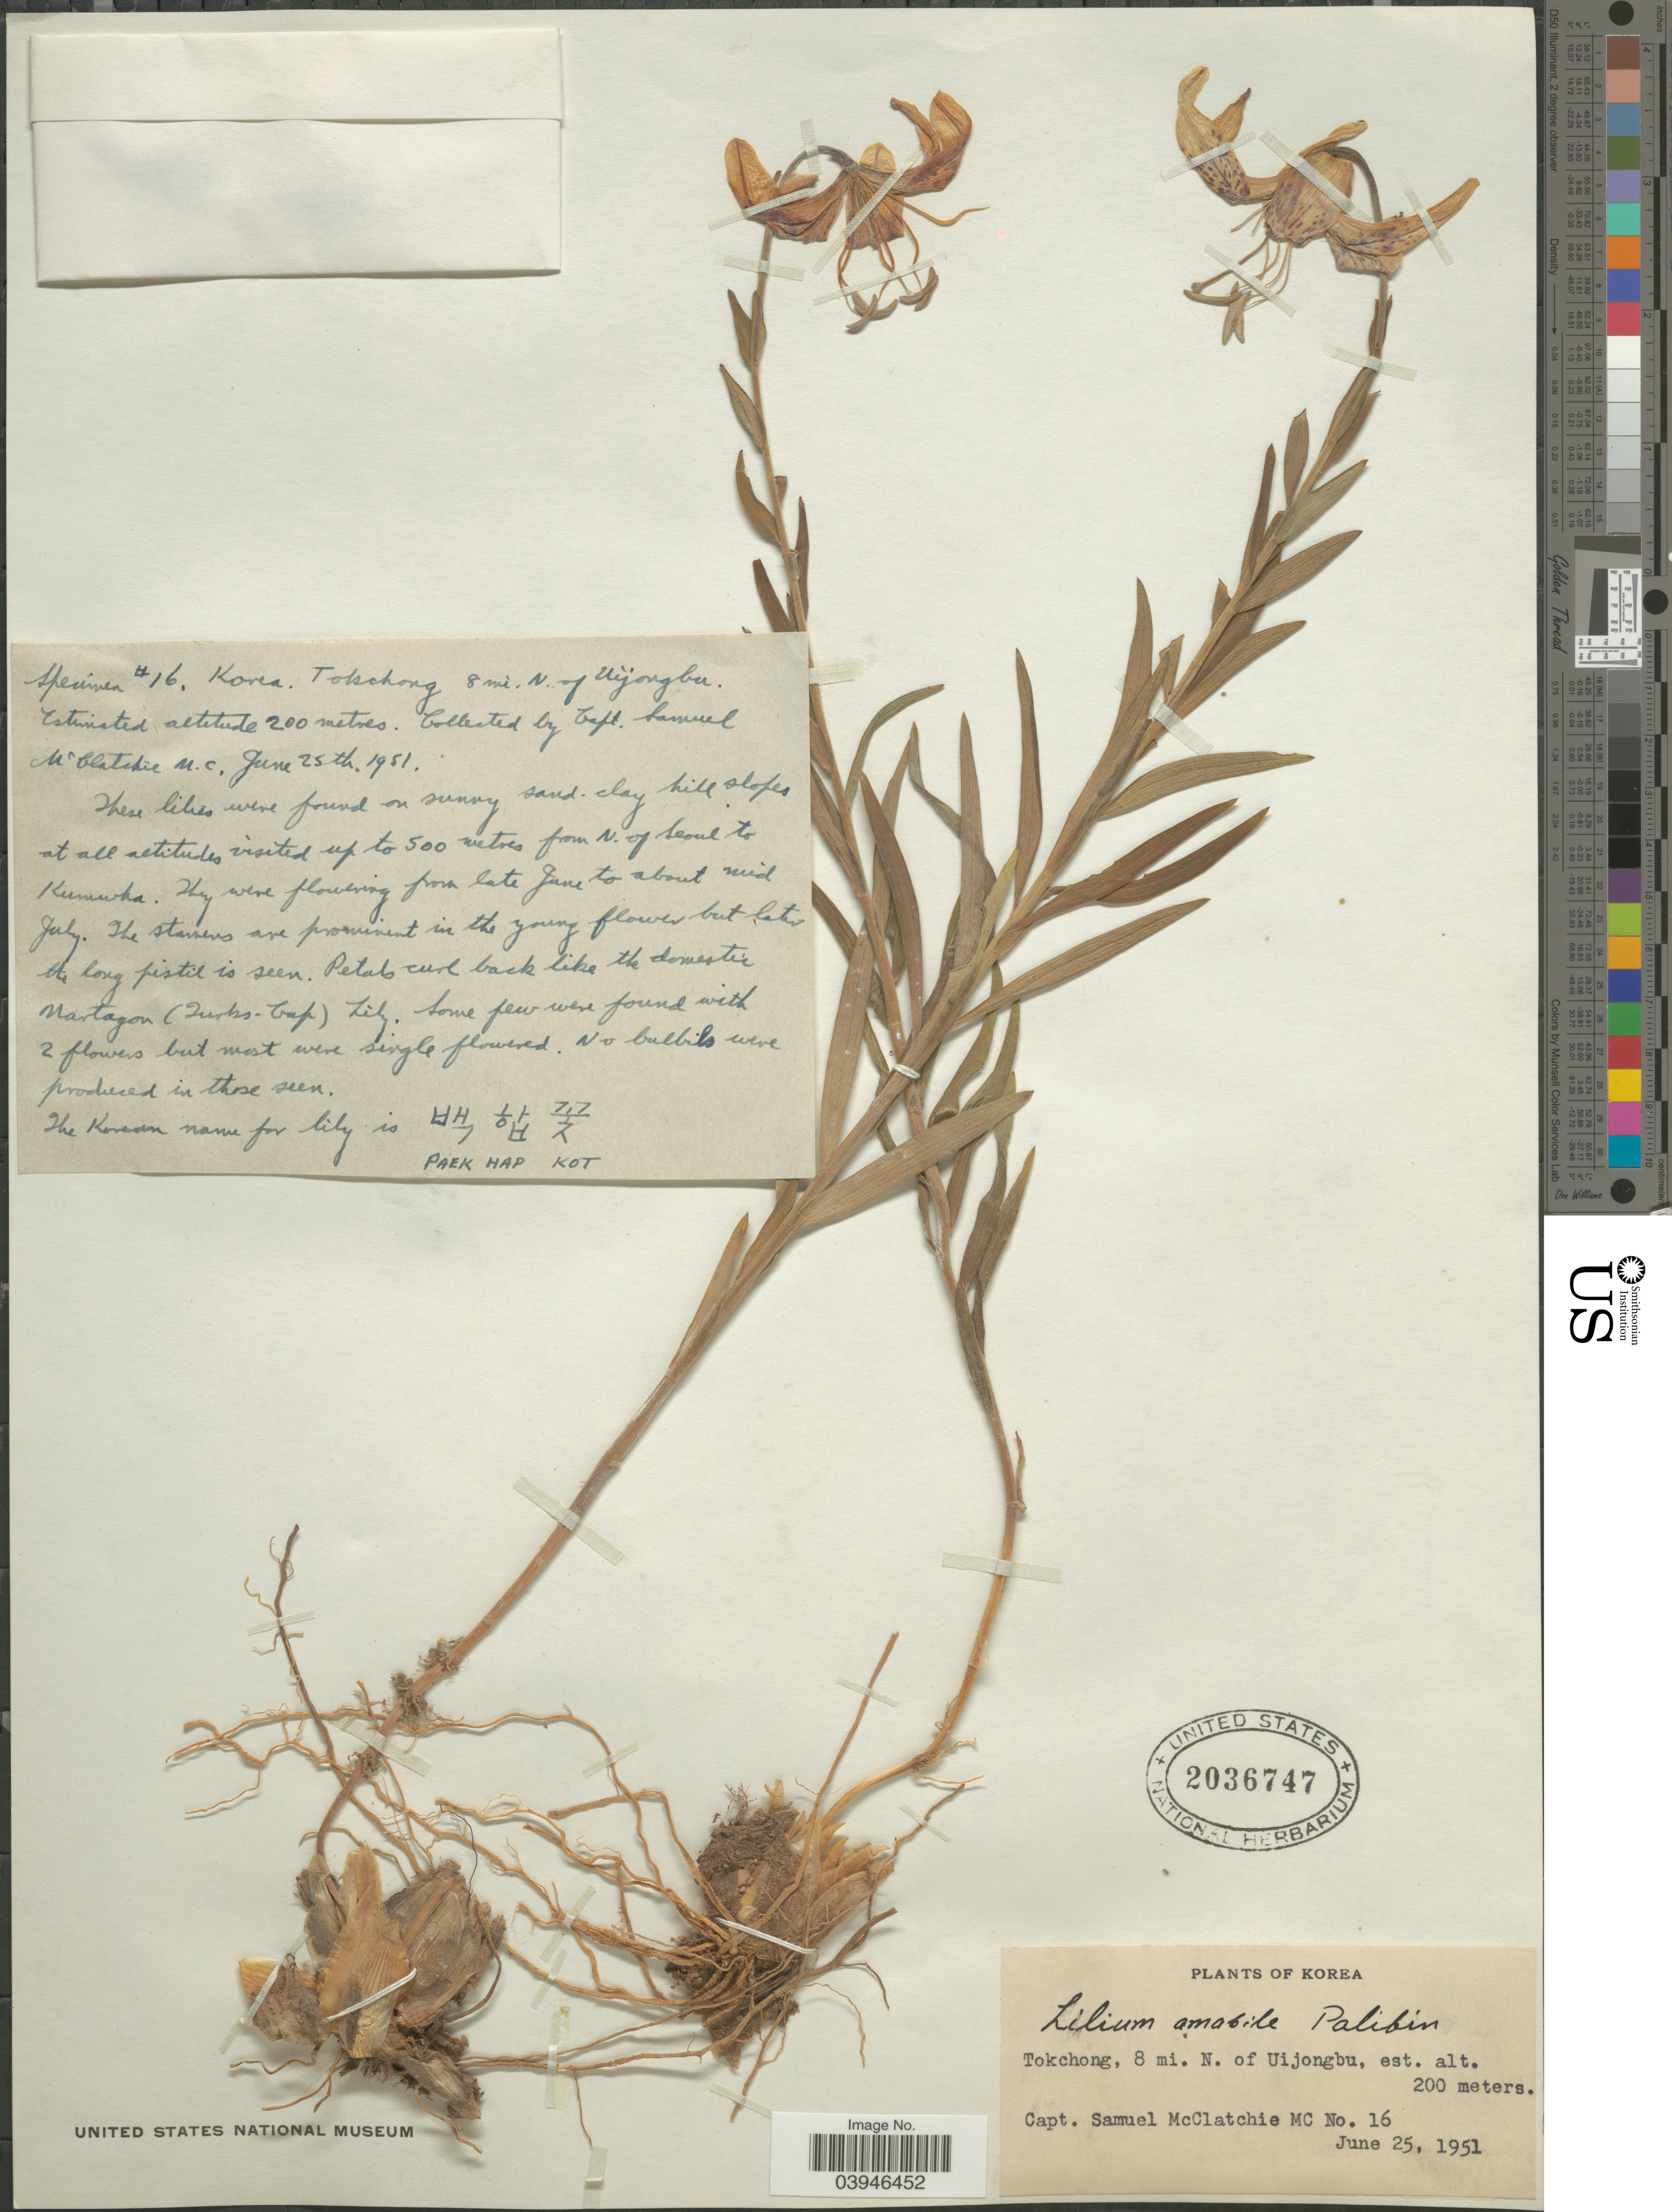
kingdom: Plantae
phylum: Tracheophyta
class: Liliopsida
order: Liliales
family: Liliaceae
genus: Lilium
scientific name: Lilium amabile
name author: Palib.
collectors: S. McClatchie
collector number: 16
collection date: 1951-06-25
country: North Korea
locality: Tokchong, 8 mi. N. of Uijongbu.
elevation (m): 200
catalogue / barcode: US 2036747